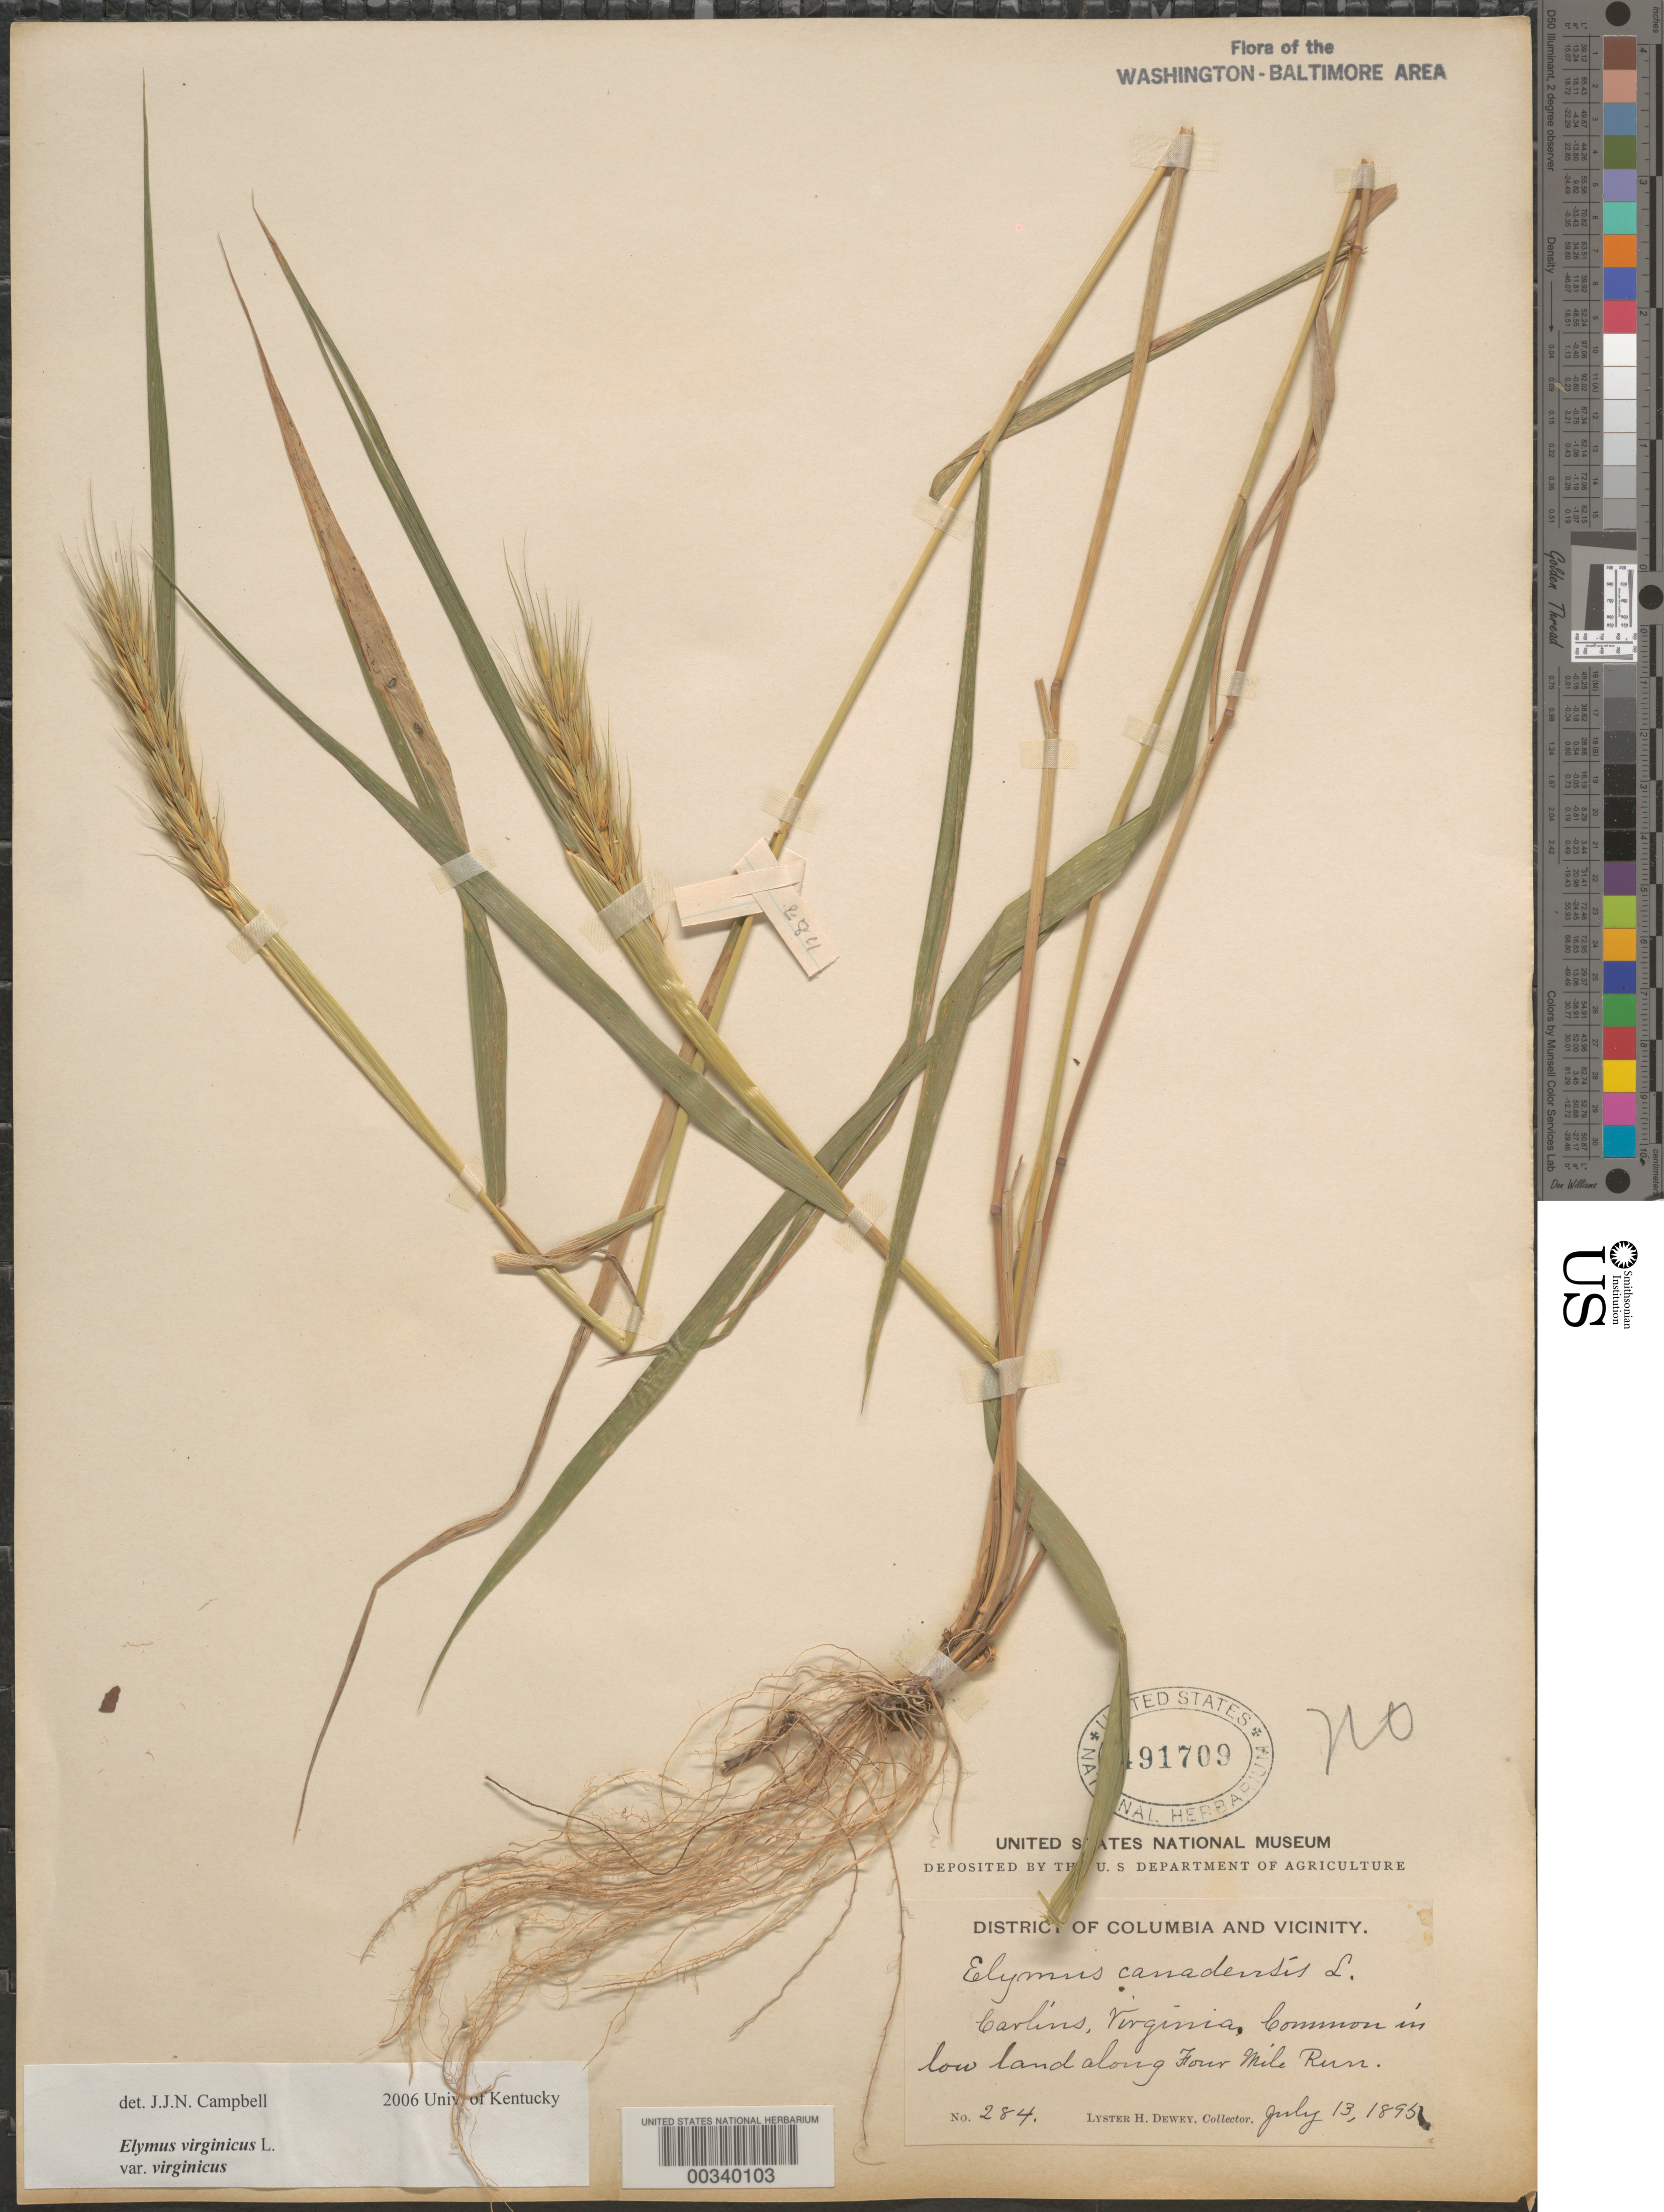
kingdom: Plantae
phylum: Tracheophyta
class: Liliopsida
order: Poales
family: Poaceae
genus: Elymus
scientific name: Elymus virginicus var. virginicus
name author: L.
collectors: L. H. Dewey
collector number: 284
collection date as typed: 13 Jul 1895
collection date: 1895-07-13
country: United States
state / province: Virginia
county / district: Arlington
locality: Four Mile Run, Carlins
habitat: Low land along run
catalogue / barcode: US 491709